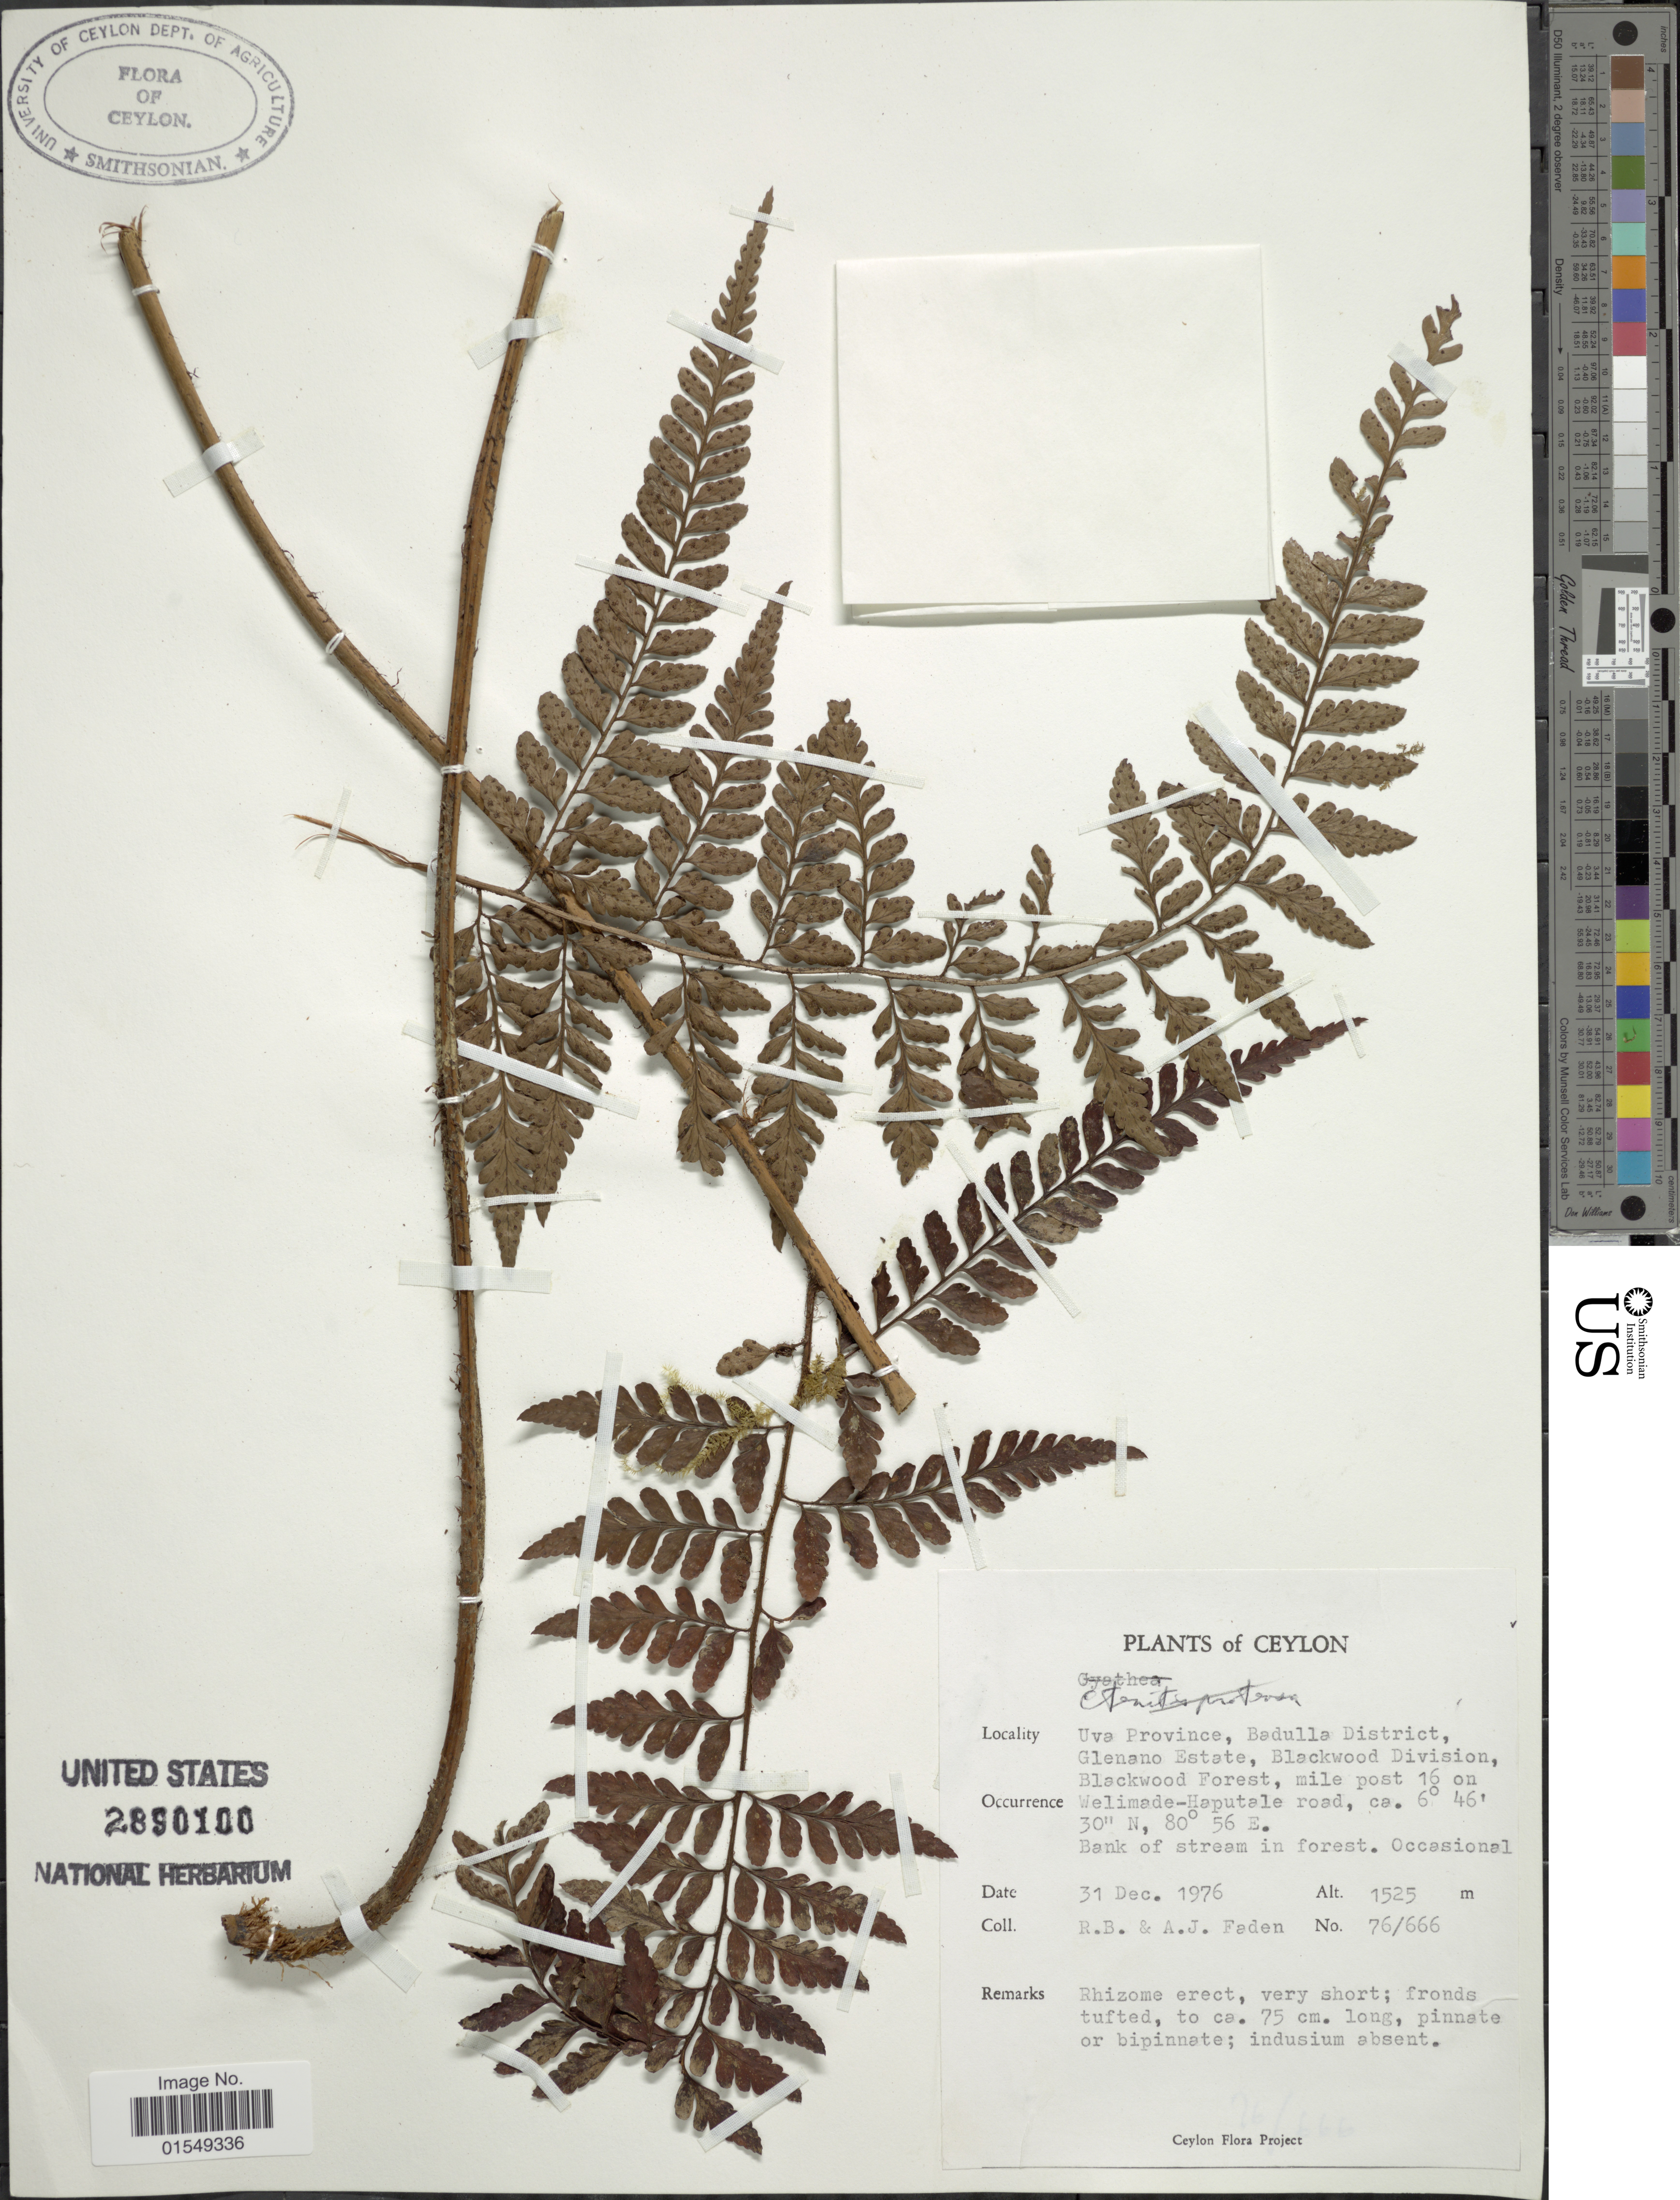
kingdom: Plantae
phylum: Tracheophyta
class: Polypodiopsida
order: Polypodiales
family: Dryopteridaceae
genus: Arachniodes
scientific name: Arachniodes tripinnata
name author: (Goldm.) Sledge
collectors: R. B. Faden & A. J. Faden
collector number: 76/666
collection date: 1976-12-31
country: Sri Lanka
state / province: Uva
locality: Uva Province, Badulla District, Glenano Estate, Blackwood Division, Blackwood Forest, mile post 16 on Welimada-Haputale road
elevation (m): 1525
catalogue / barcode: US 2890100